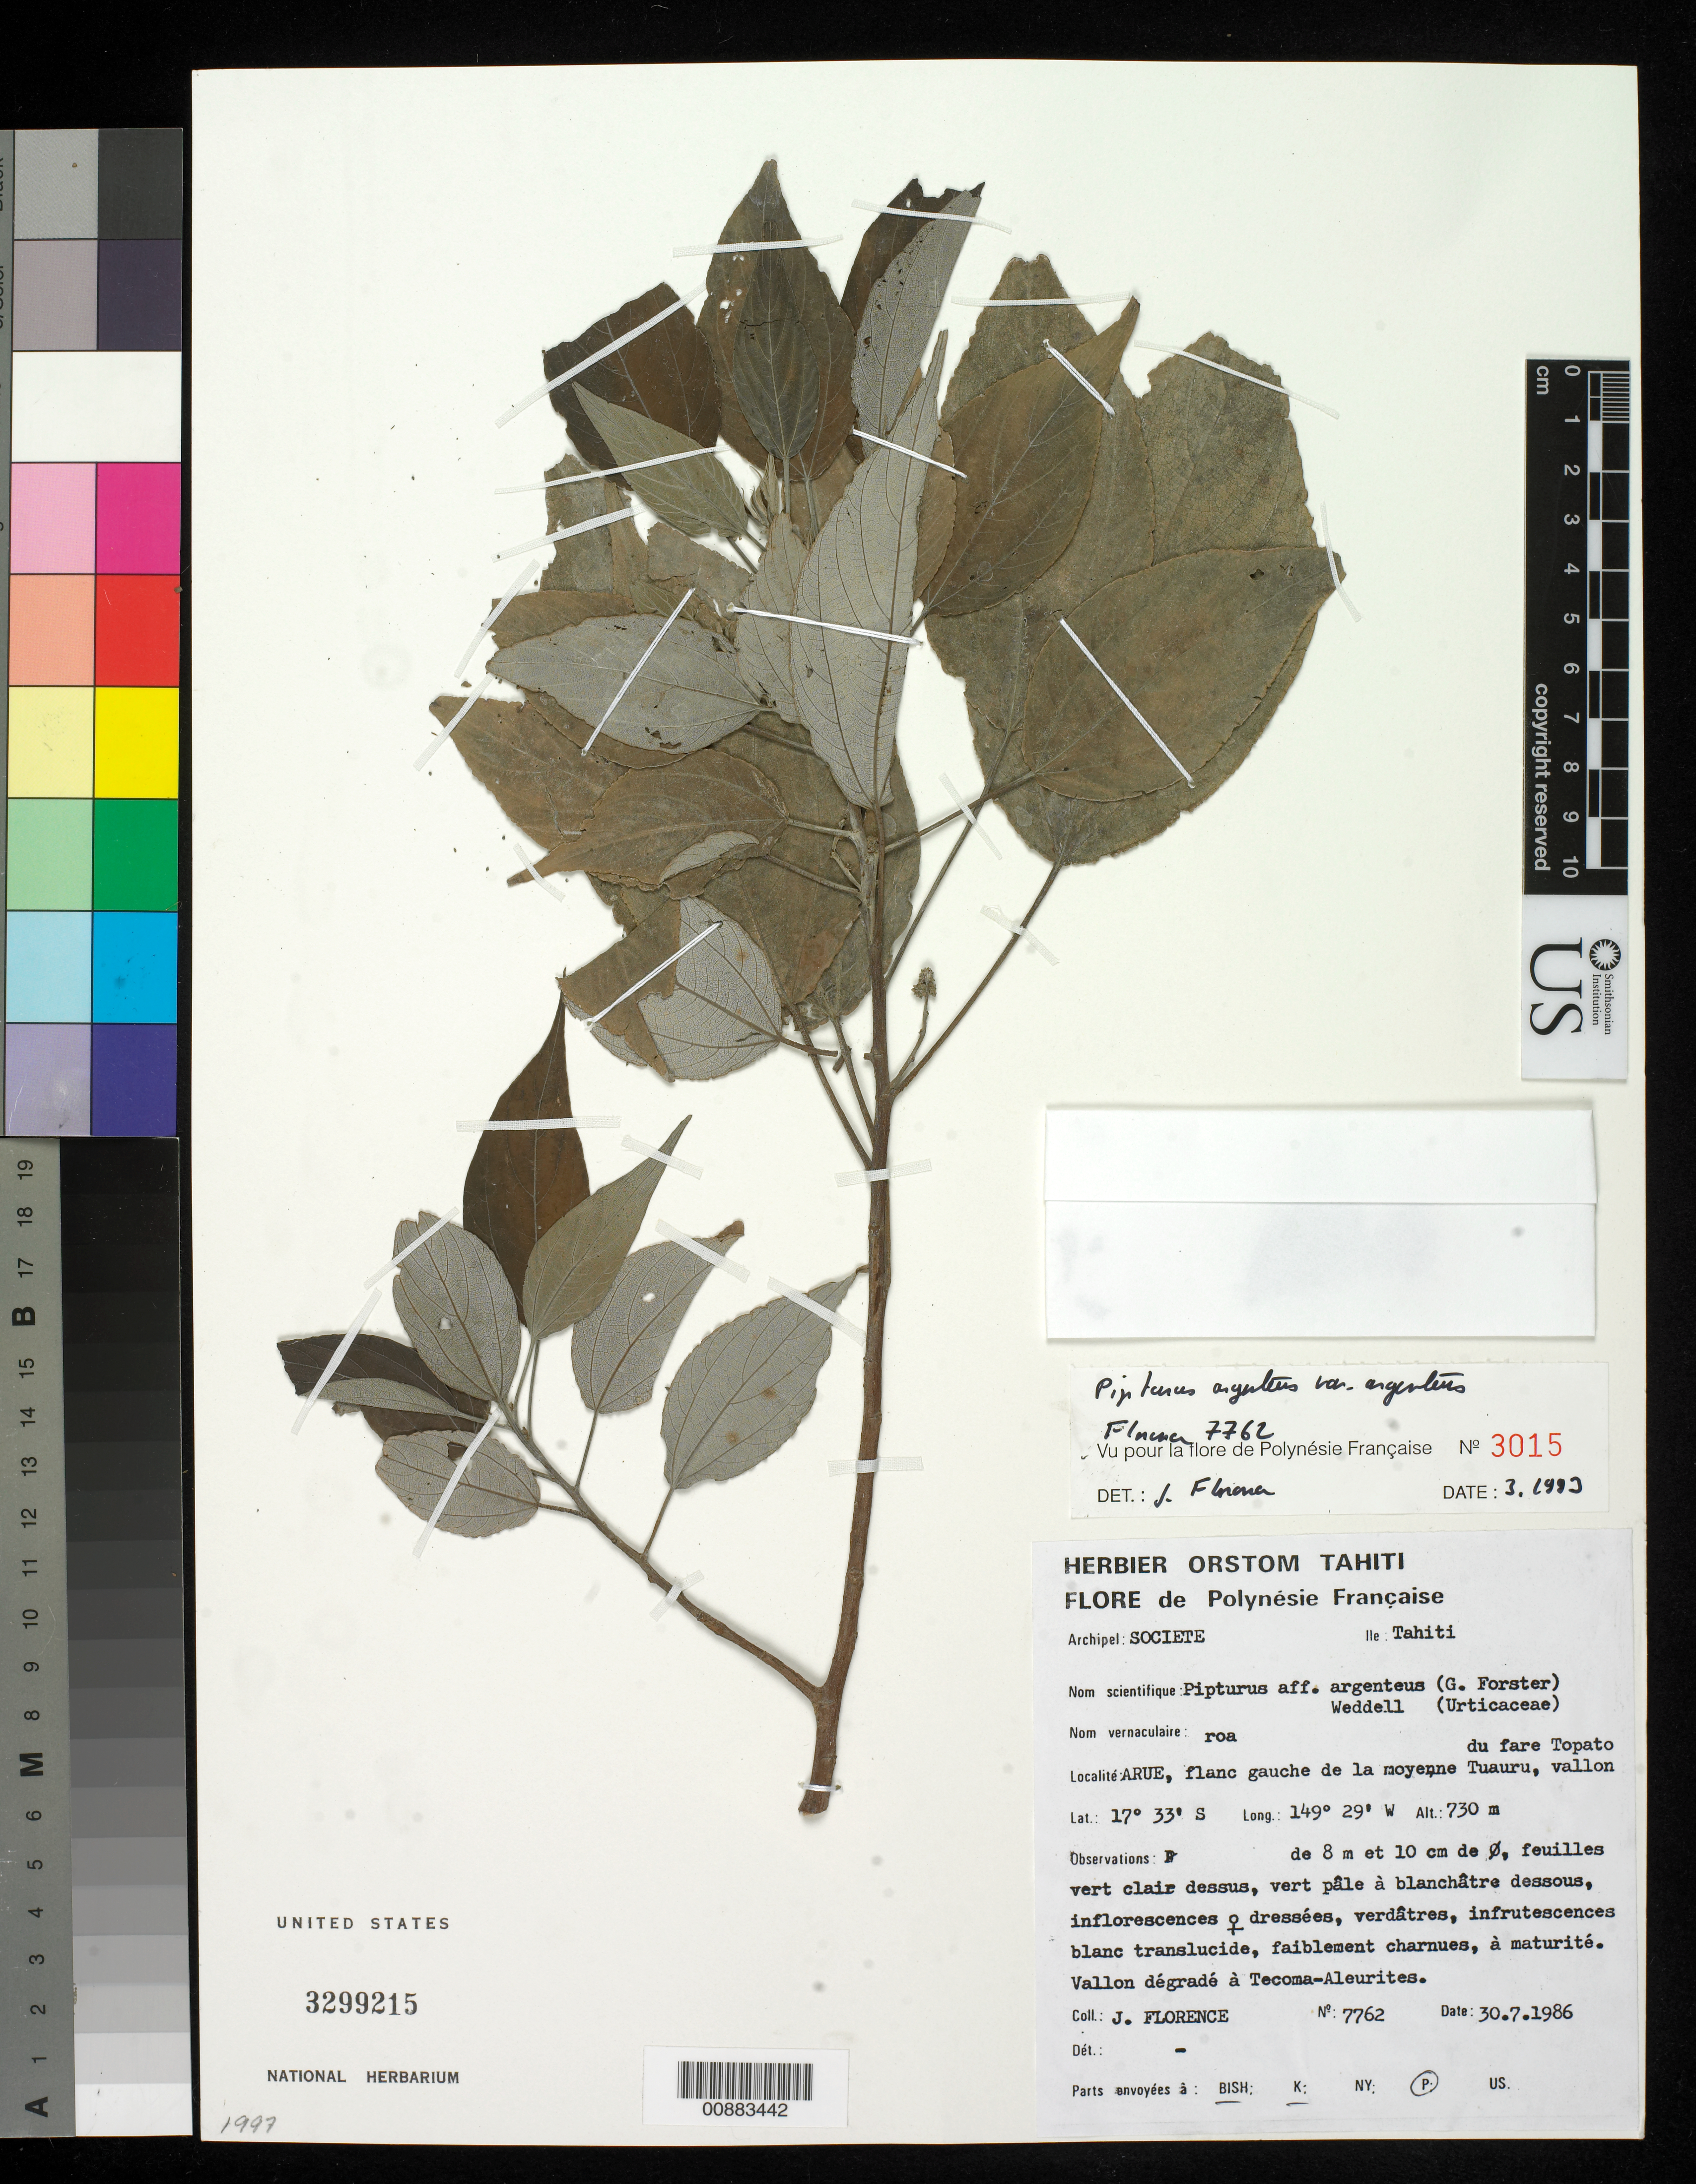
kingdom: Plantae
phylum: Tracheophyta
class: Magnoliopsida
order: Rosales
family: Urticaceae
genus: Pipturus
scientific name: Pipturus argenteus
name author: (G. Forst.) Wedd.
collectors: J. Florence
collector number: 7762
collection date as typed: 30 Jul 1986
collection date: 1986-07-30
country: French Polynesia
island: Tahiti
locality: Arue: flanc gauche de la moyenne Tuauru, vallon du fare Topato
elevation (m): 730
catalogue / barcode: US 3299215